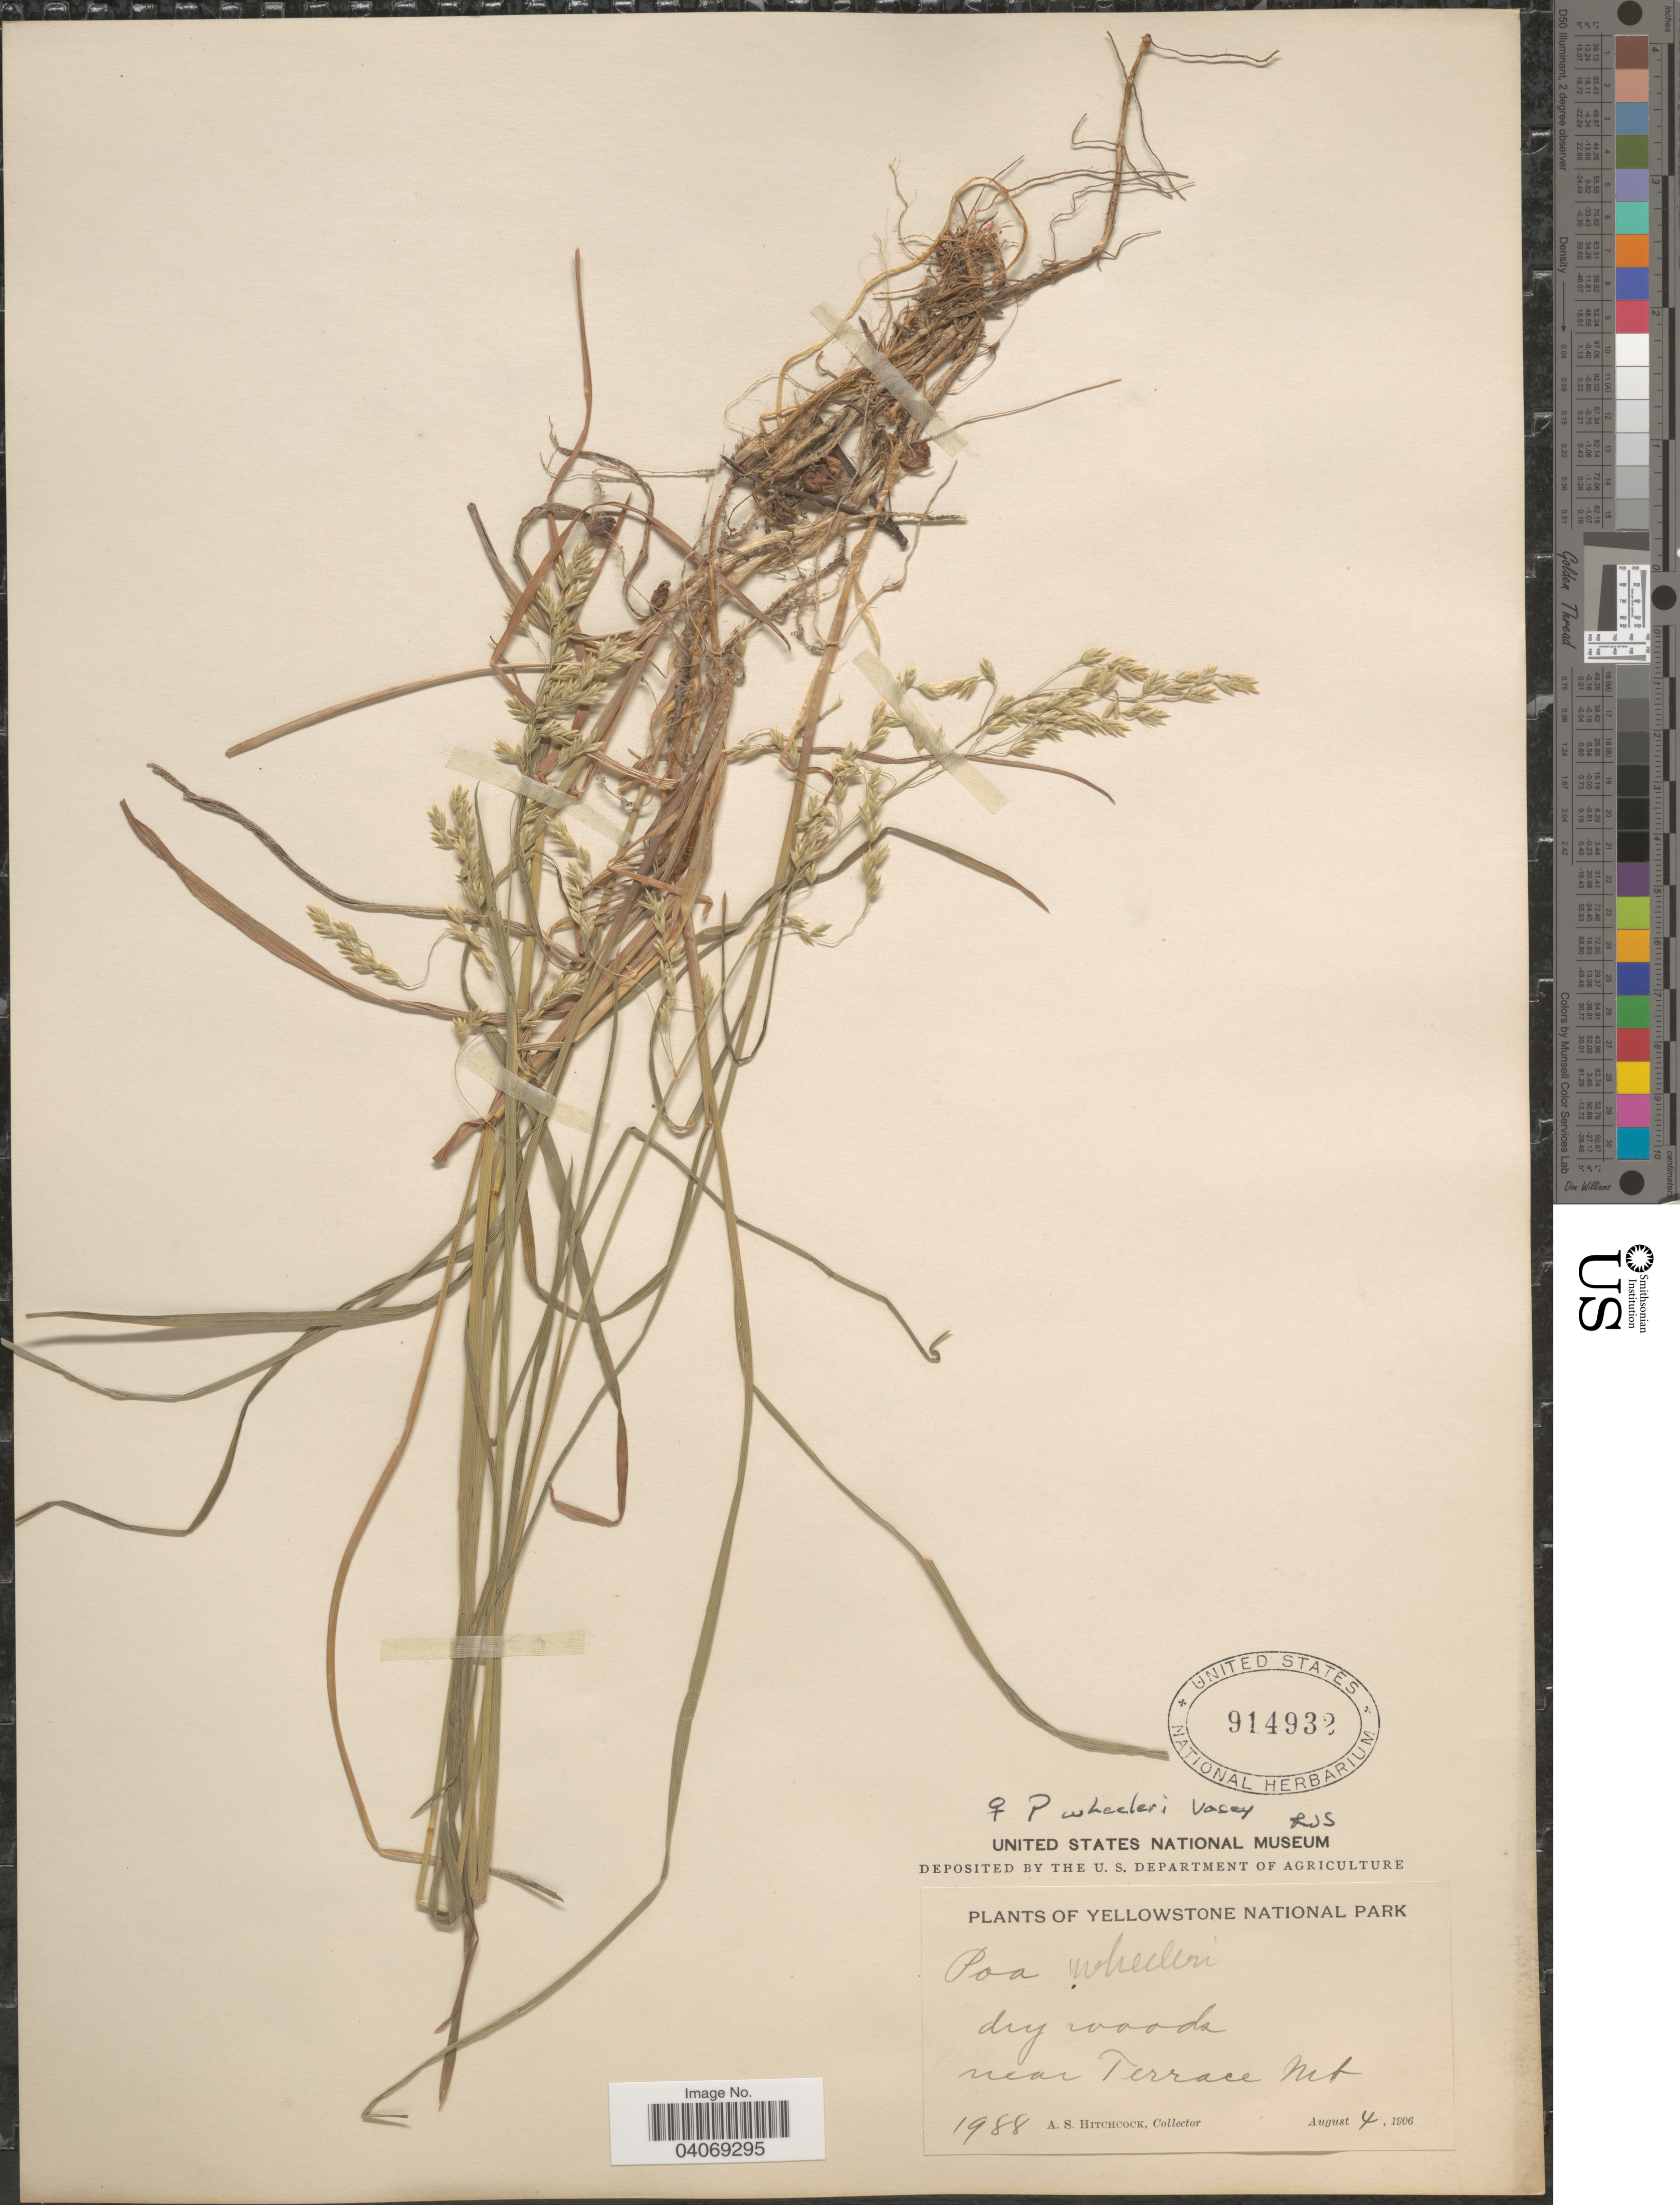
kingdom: Plantae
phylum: Tracheophyta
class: Liliopsida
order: Poales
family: Poaceae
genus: Poa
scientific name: Poa wheeleri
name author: Vasey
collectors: A. S. Hitchcock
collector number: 1988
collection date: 1906-08-04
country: United States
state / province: Wyoming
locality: Yellowstone National Park. Dry woods near Terrace Mt.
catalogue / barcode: US 914932